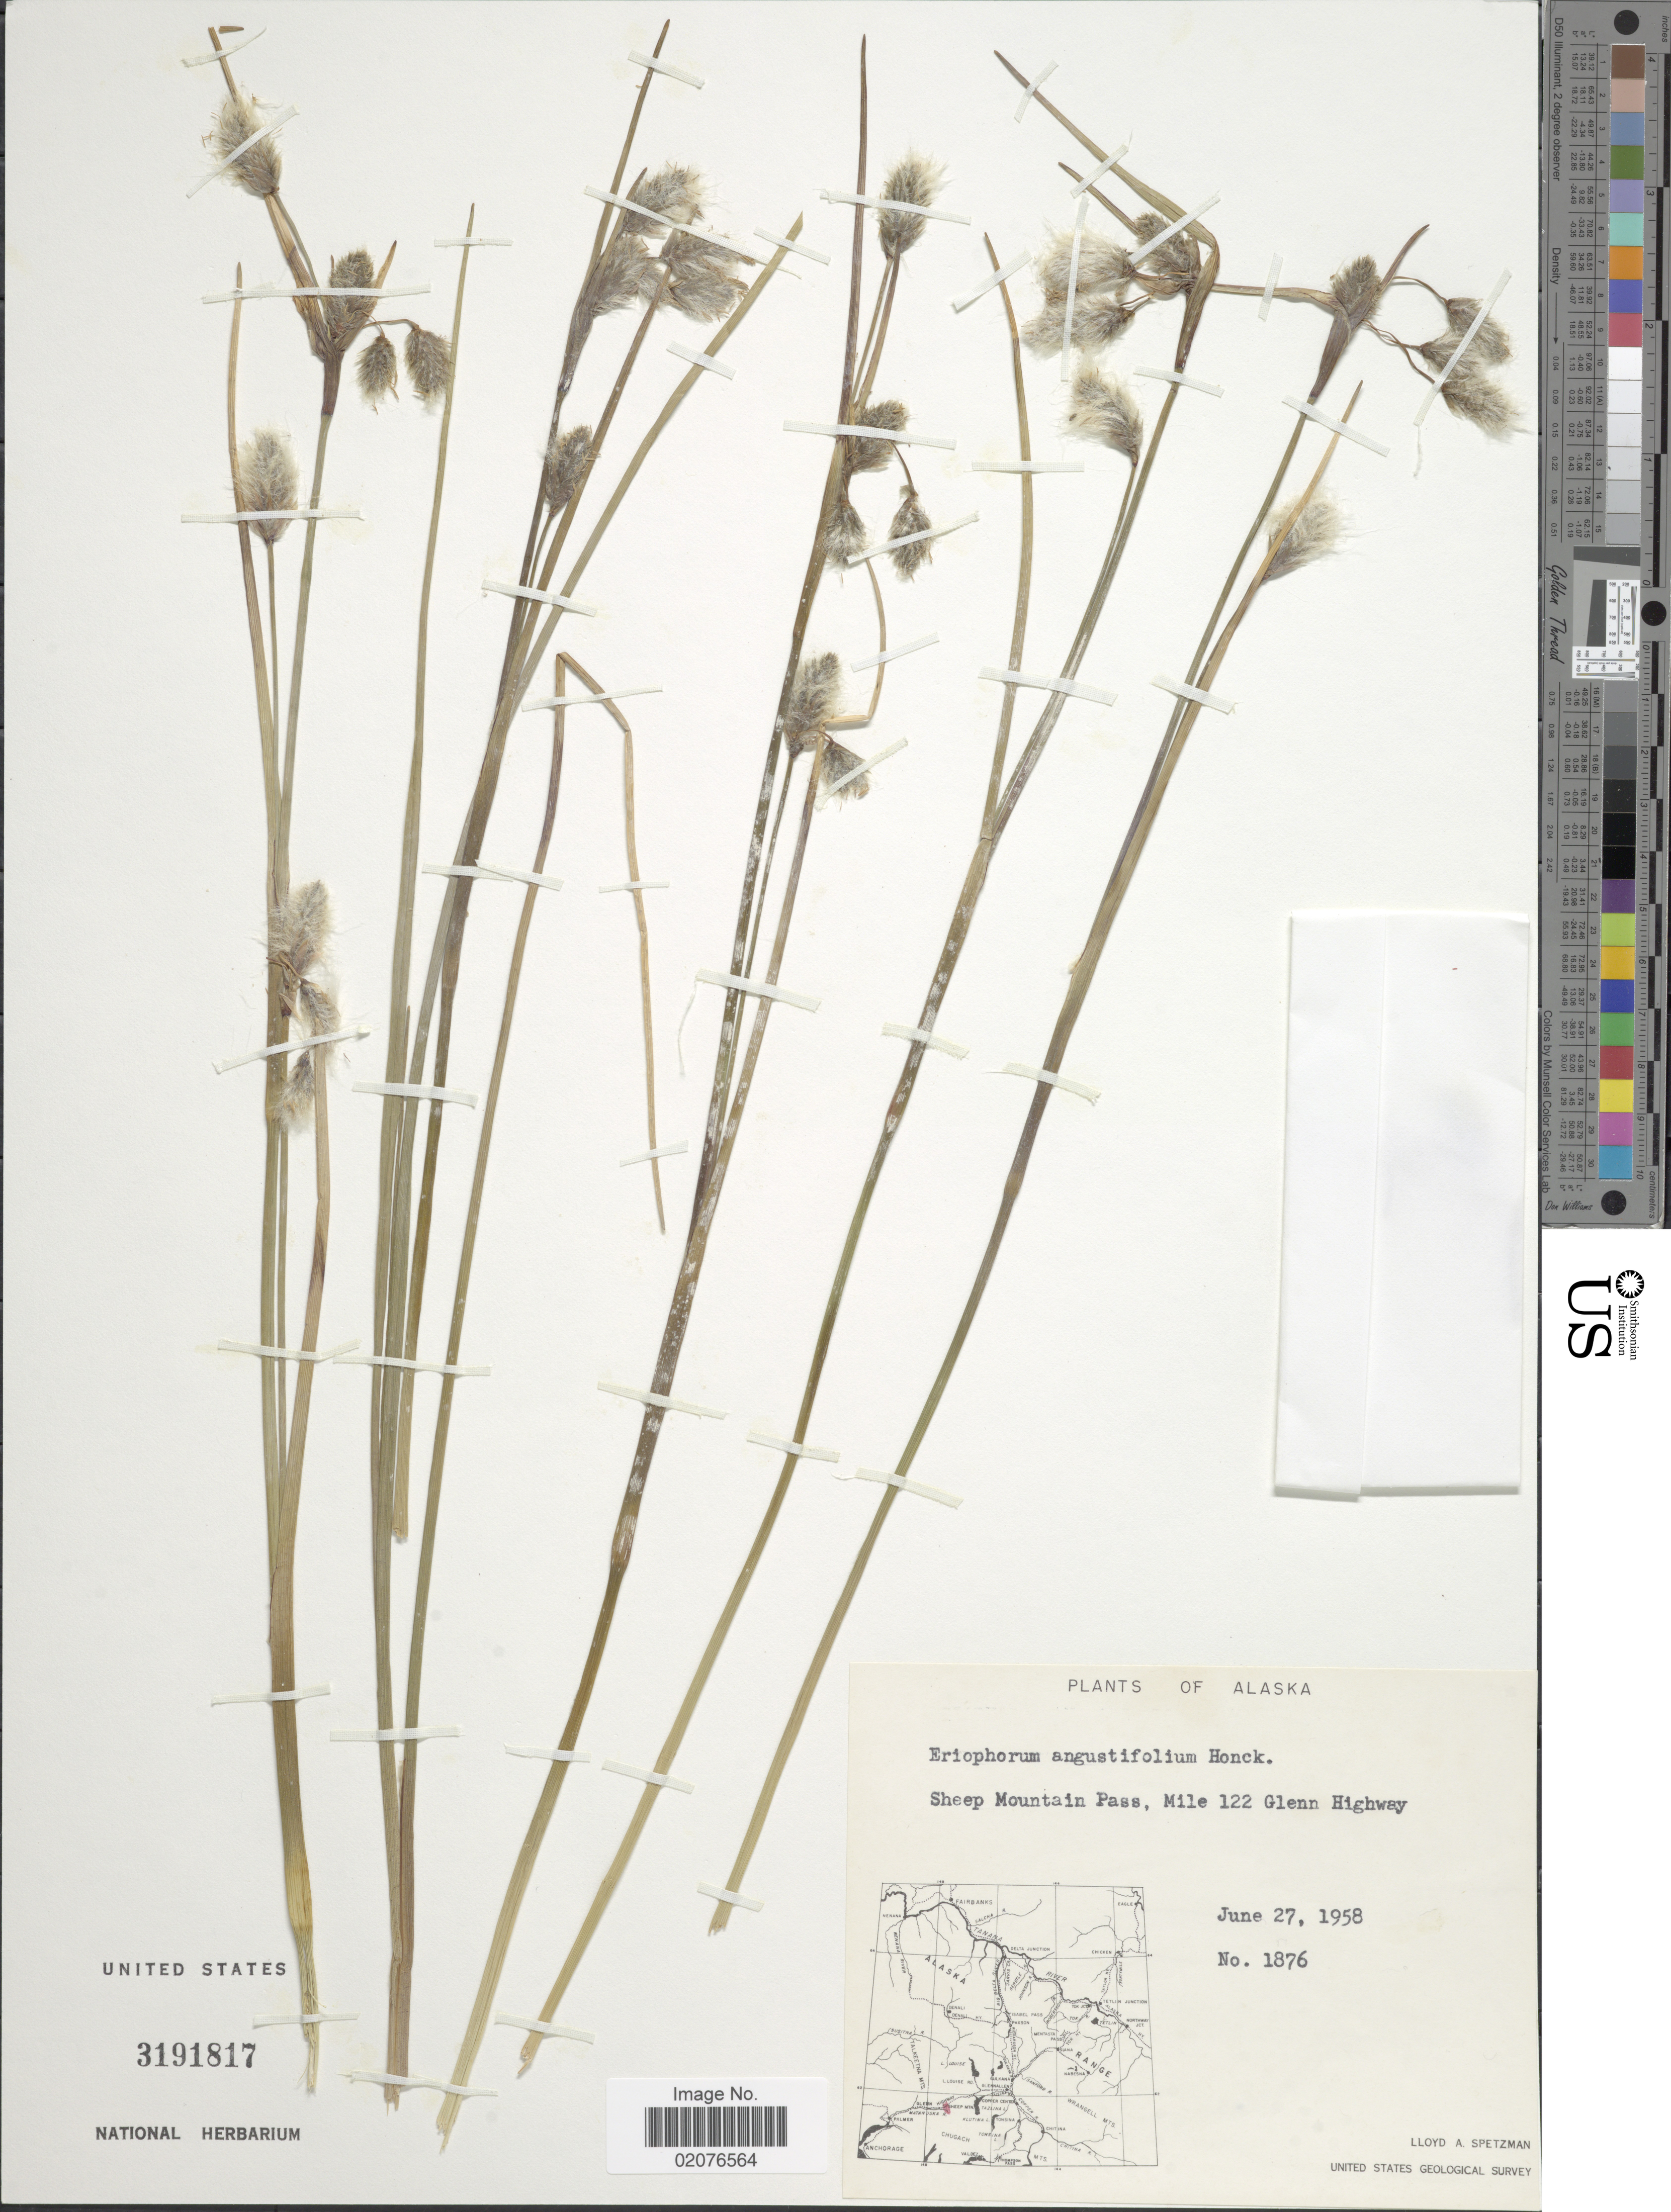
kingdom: Plantae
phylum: Tracheophyta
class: Liliopsida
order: Poales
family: Cyperaceae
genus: Eriophorum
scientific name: Eriophorum angustifolium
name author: Honck.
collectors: L. Spetzman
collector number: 1876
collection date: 1958-06-27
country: United States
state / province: Alaska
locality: Sheep Mountain Pass, Mile 122 Glenn Highway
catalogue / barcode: US 3191817